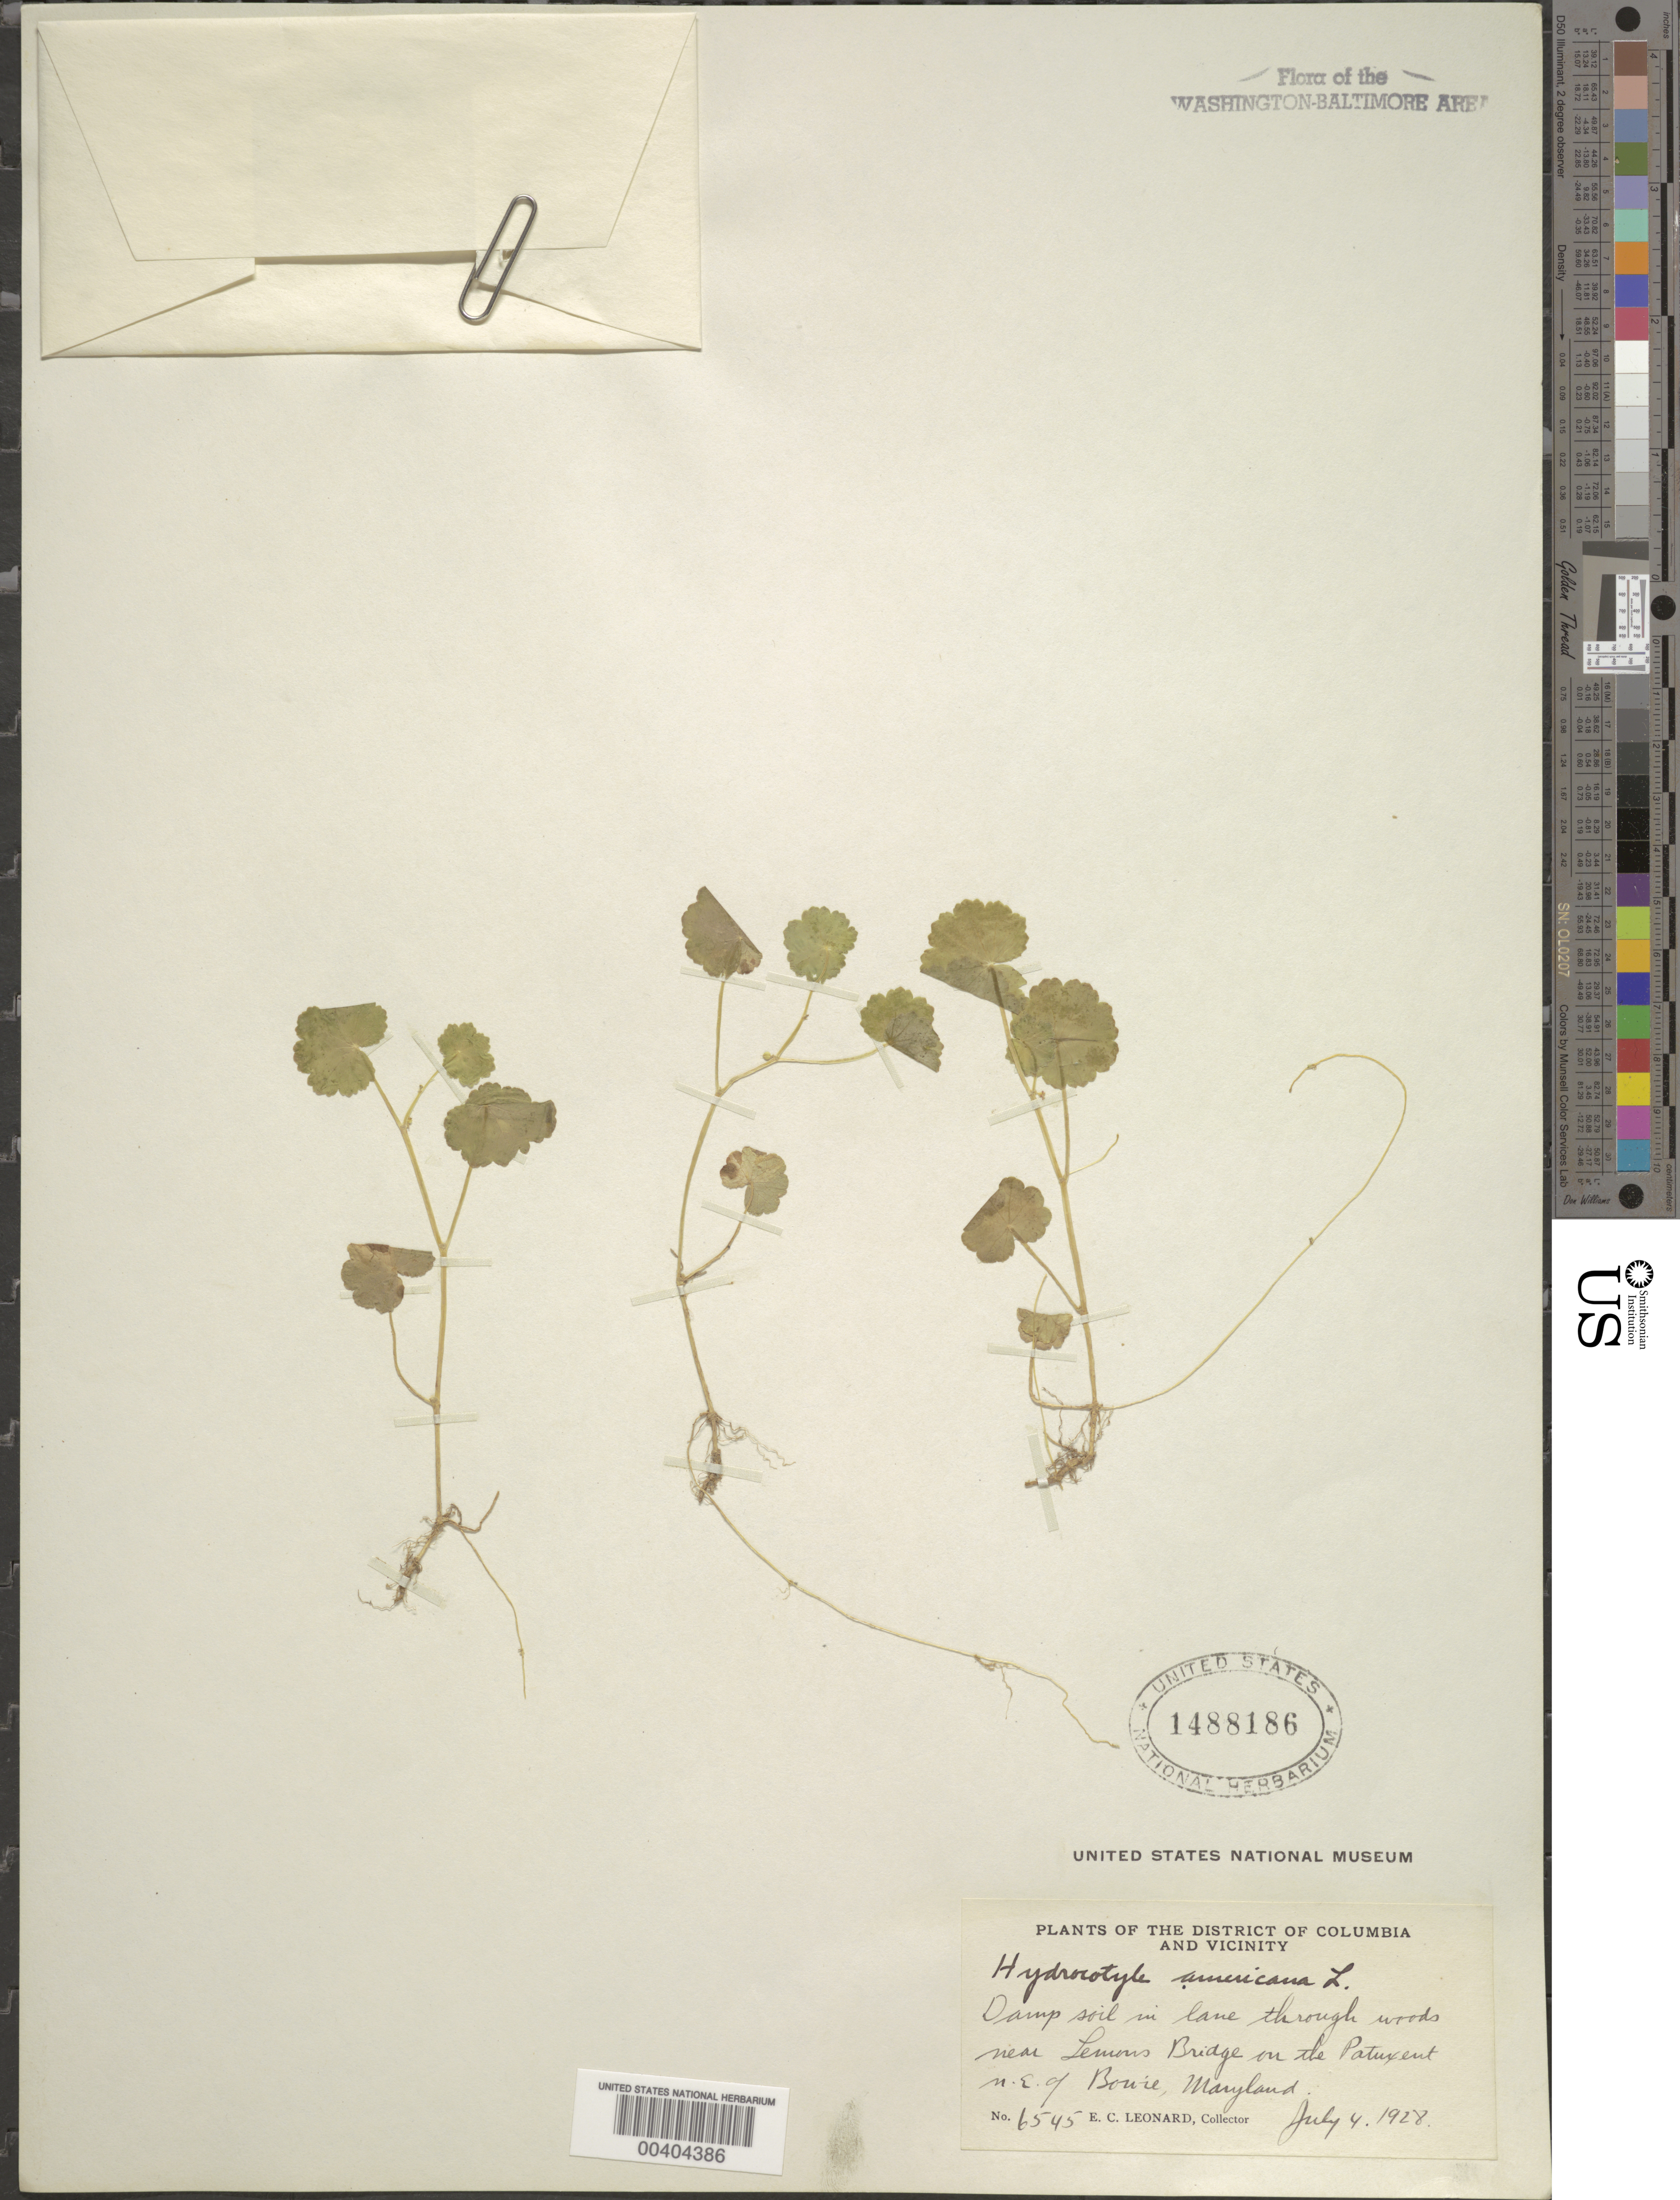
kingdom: Plantae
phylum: Tracheophyta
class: Magnoliopsida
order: Apiales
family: Araliaceae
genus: Hydrocotyle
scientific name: Hydrocotyle americana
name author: L.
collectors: E. C. Leonard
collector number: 6545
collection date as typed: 04 Jul 1928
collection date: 1928-07-04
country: United States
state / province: Maryland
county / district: Prince George's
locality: Lemons Bridge Patuxent River, northeast of Bowie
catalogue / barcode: US 1488186